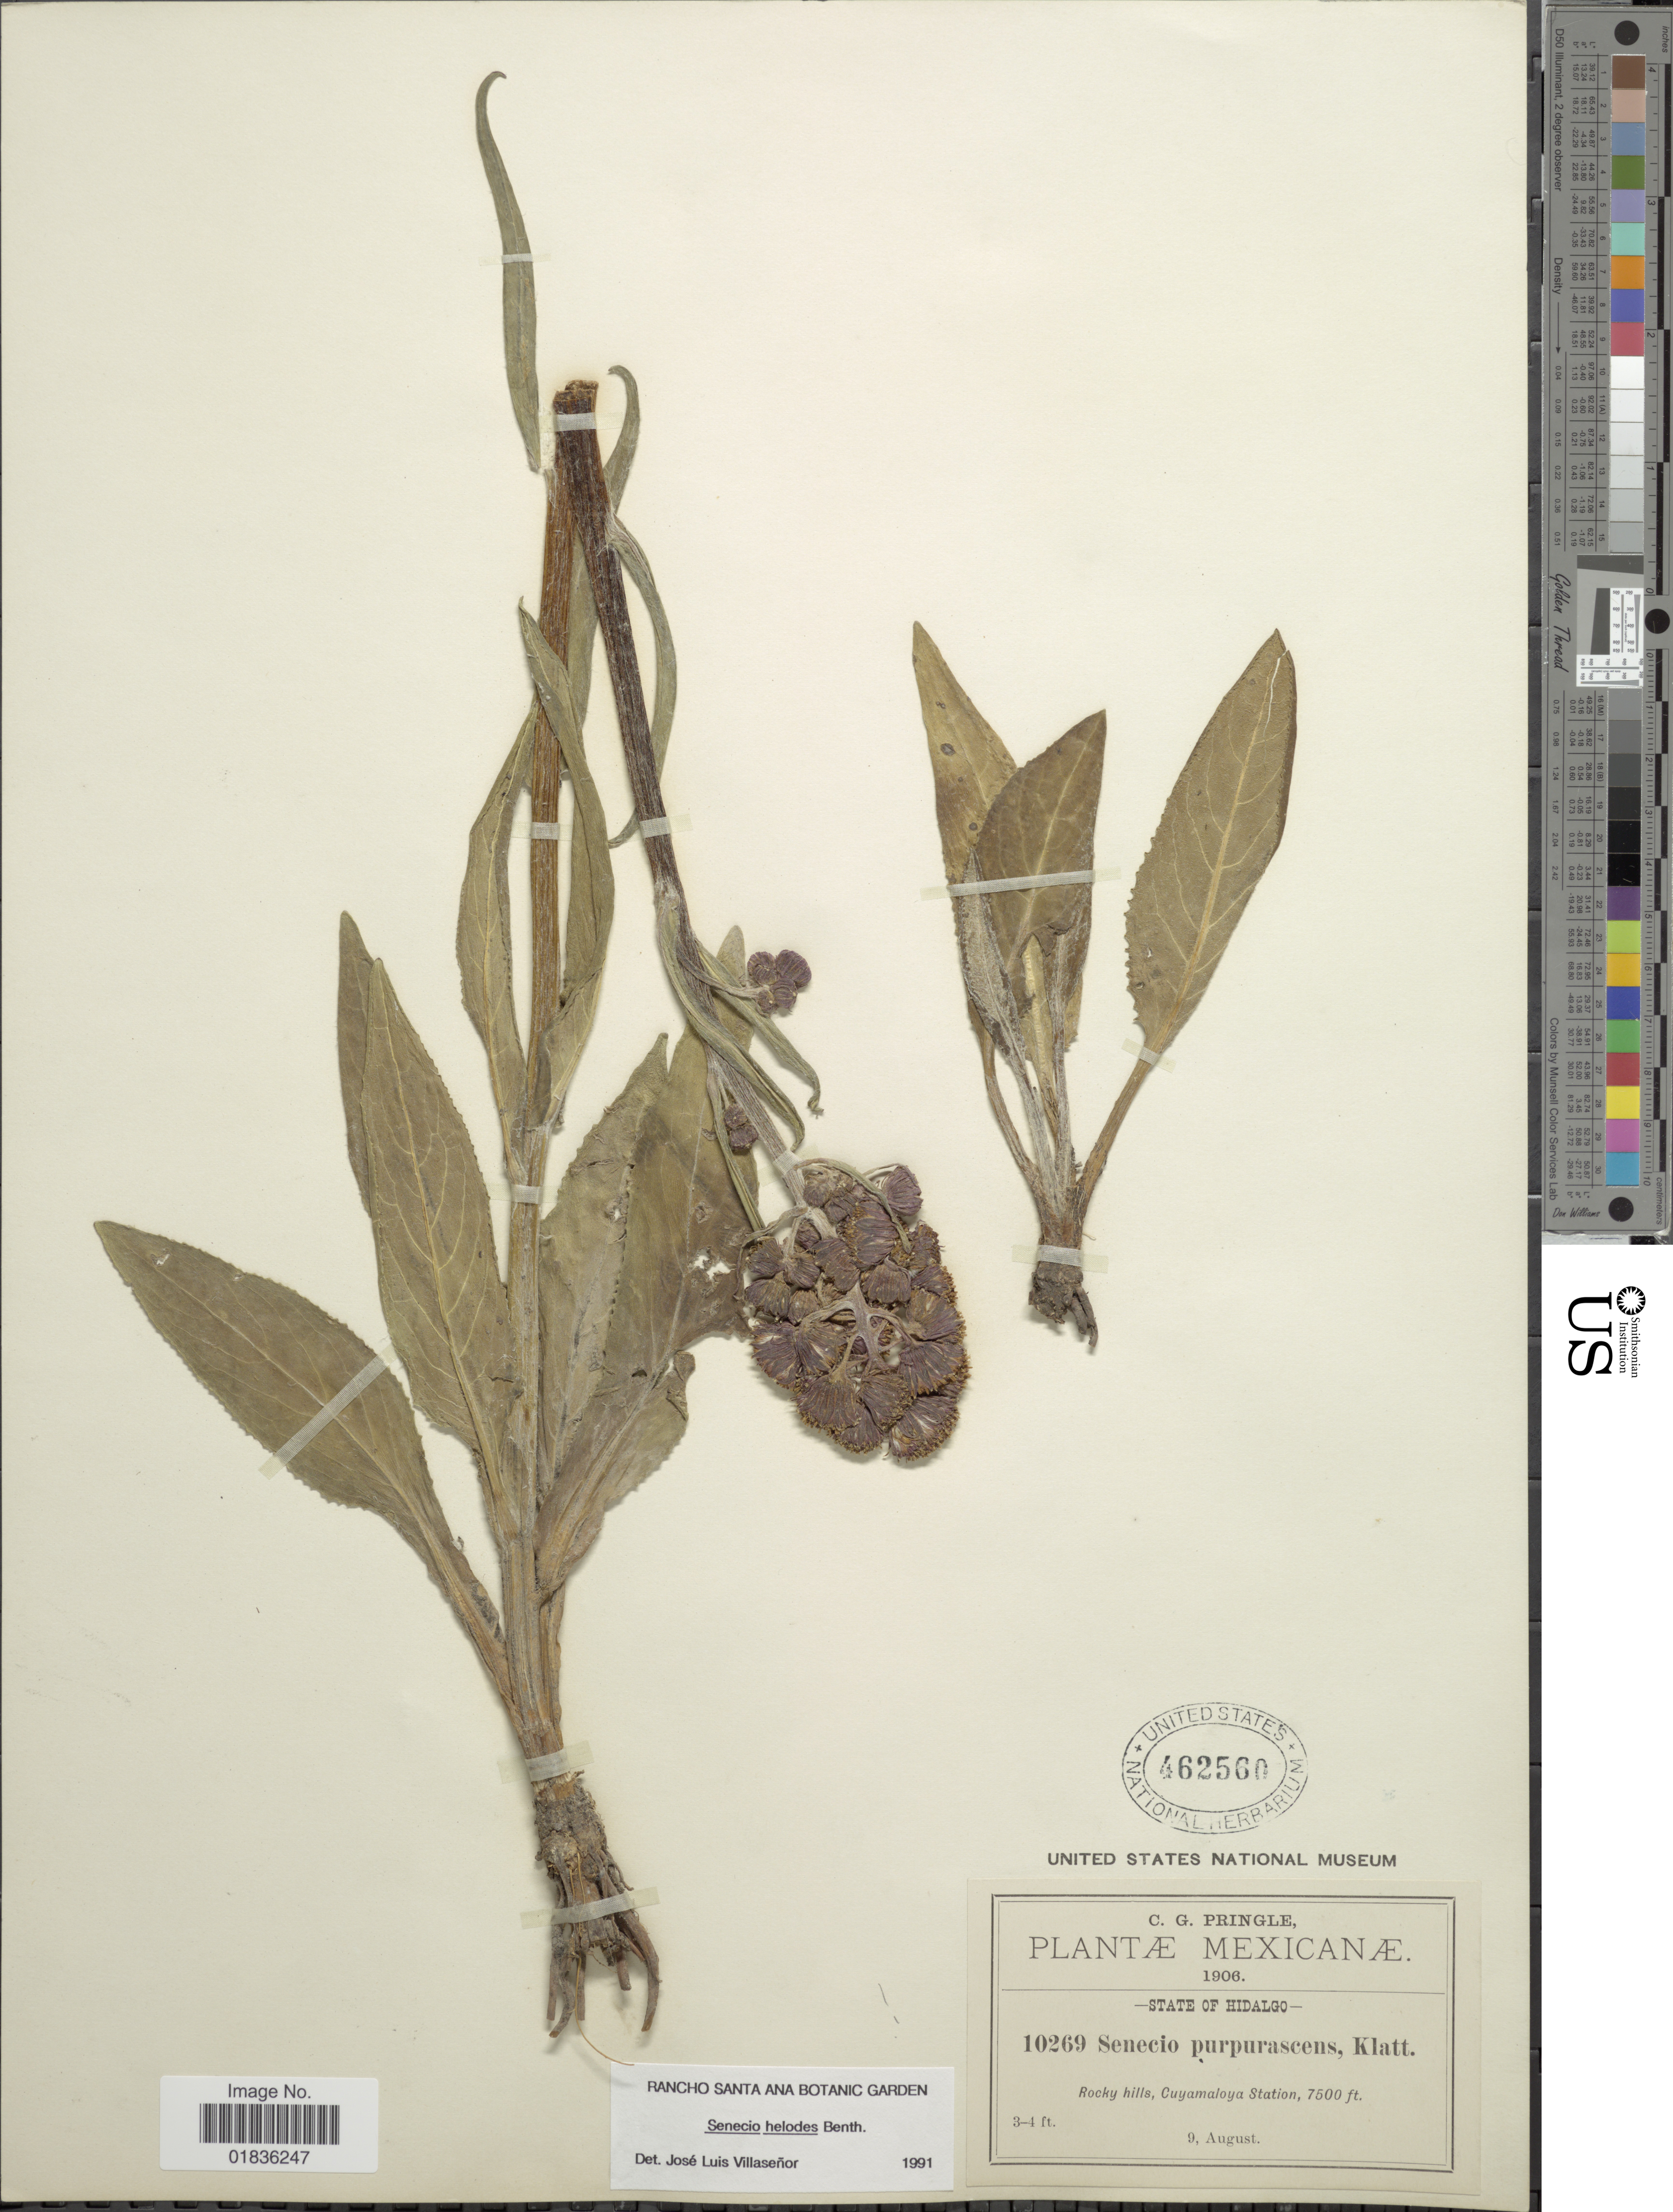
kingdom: Plantae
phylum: Tracheophyta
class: Magnoliopsida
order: Asterales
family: Asteraceae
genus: Senecio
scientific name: Senecio helodes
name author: Benth.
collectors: C. G. Pringle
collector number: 10269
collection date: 1908-08-09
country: Mexico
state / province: Hidalgo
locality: Rocky hills, Cuyamaloya Station.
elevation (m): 2286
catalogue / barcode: US 462560